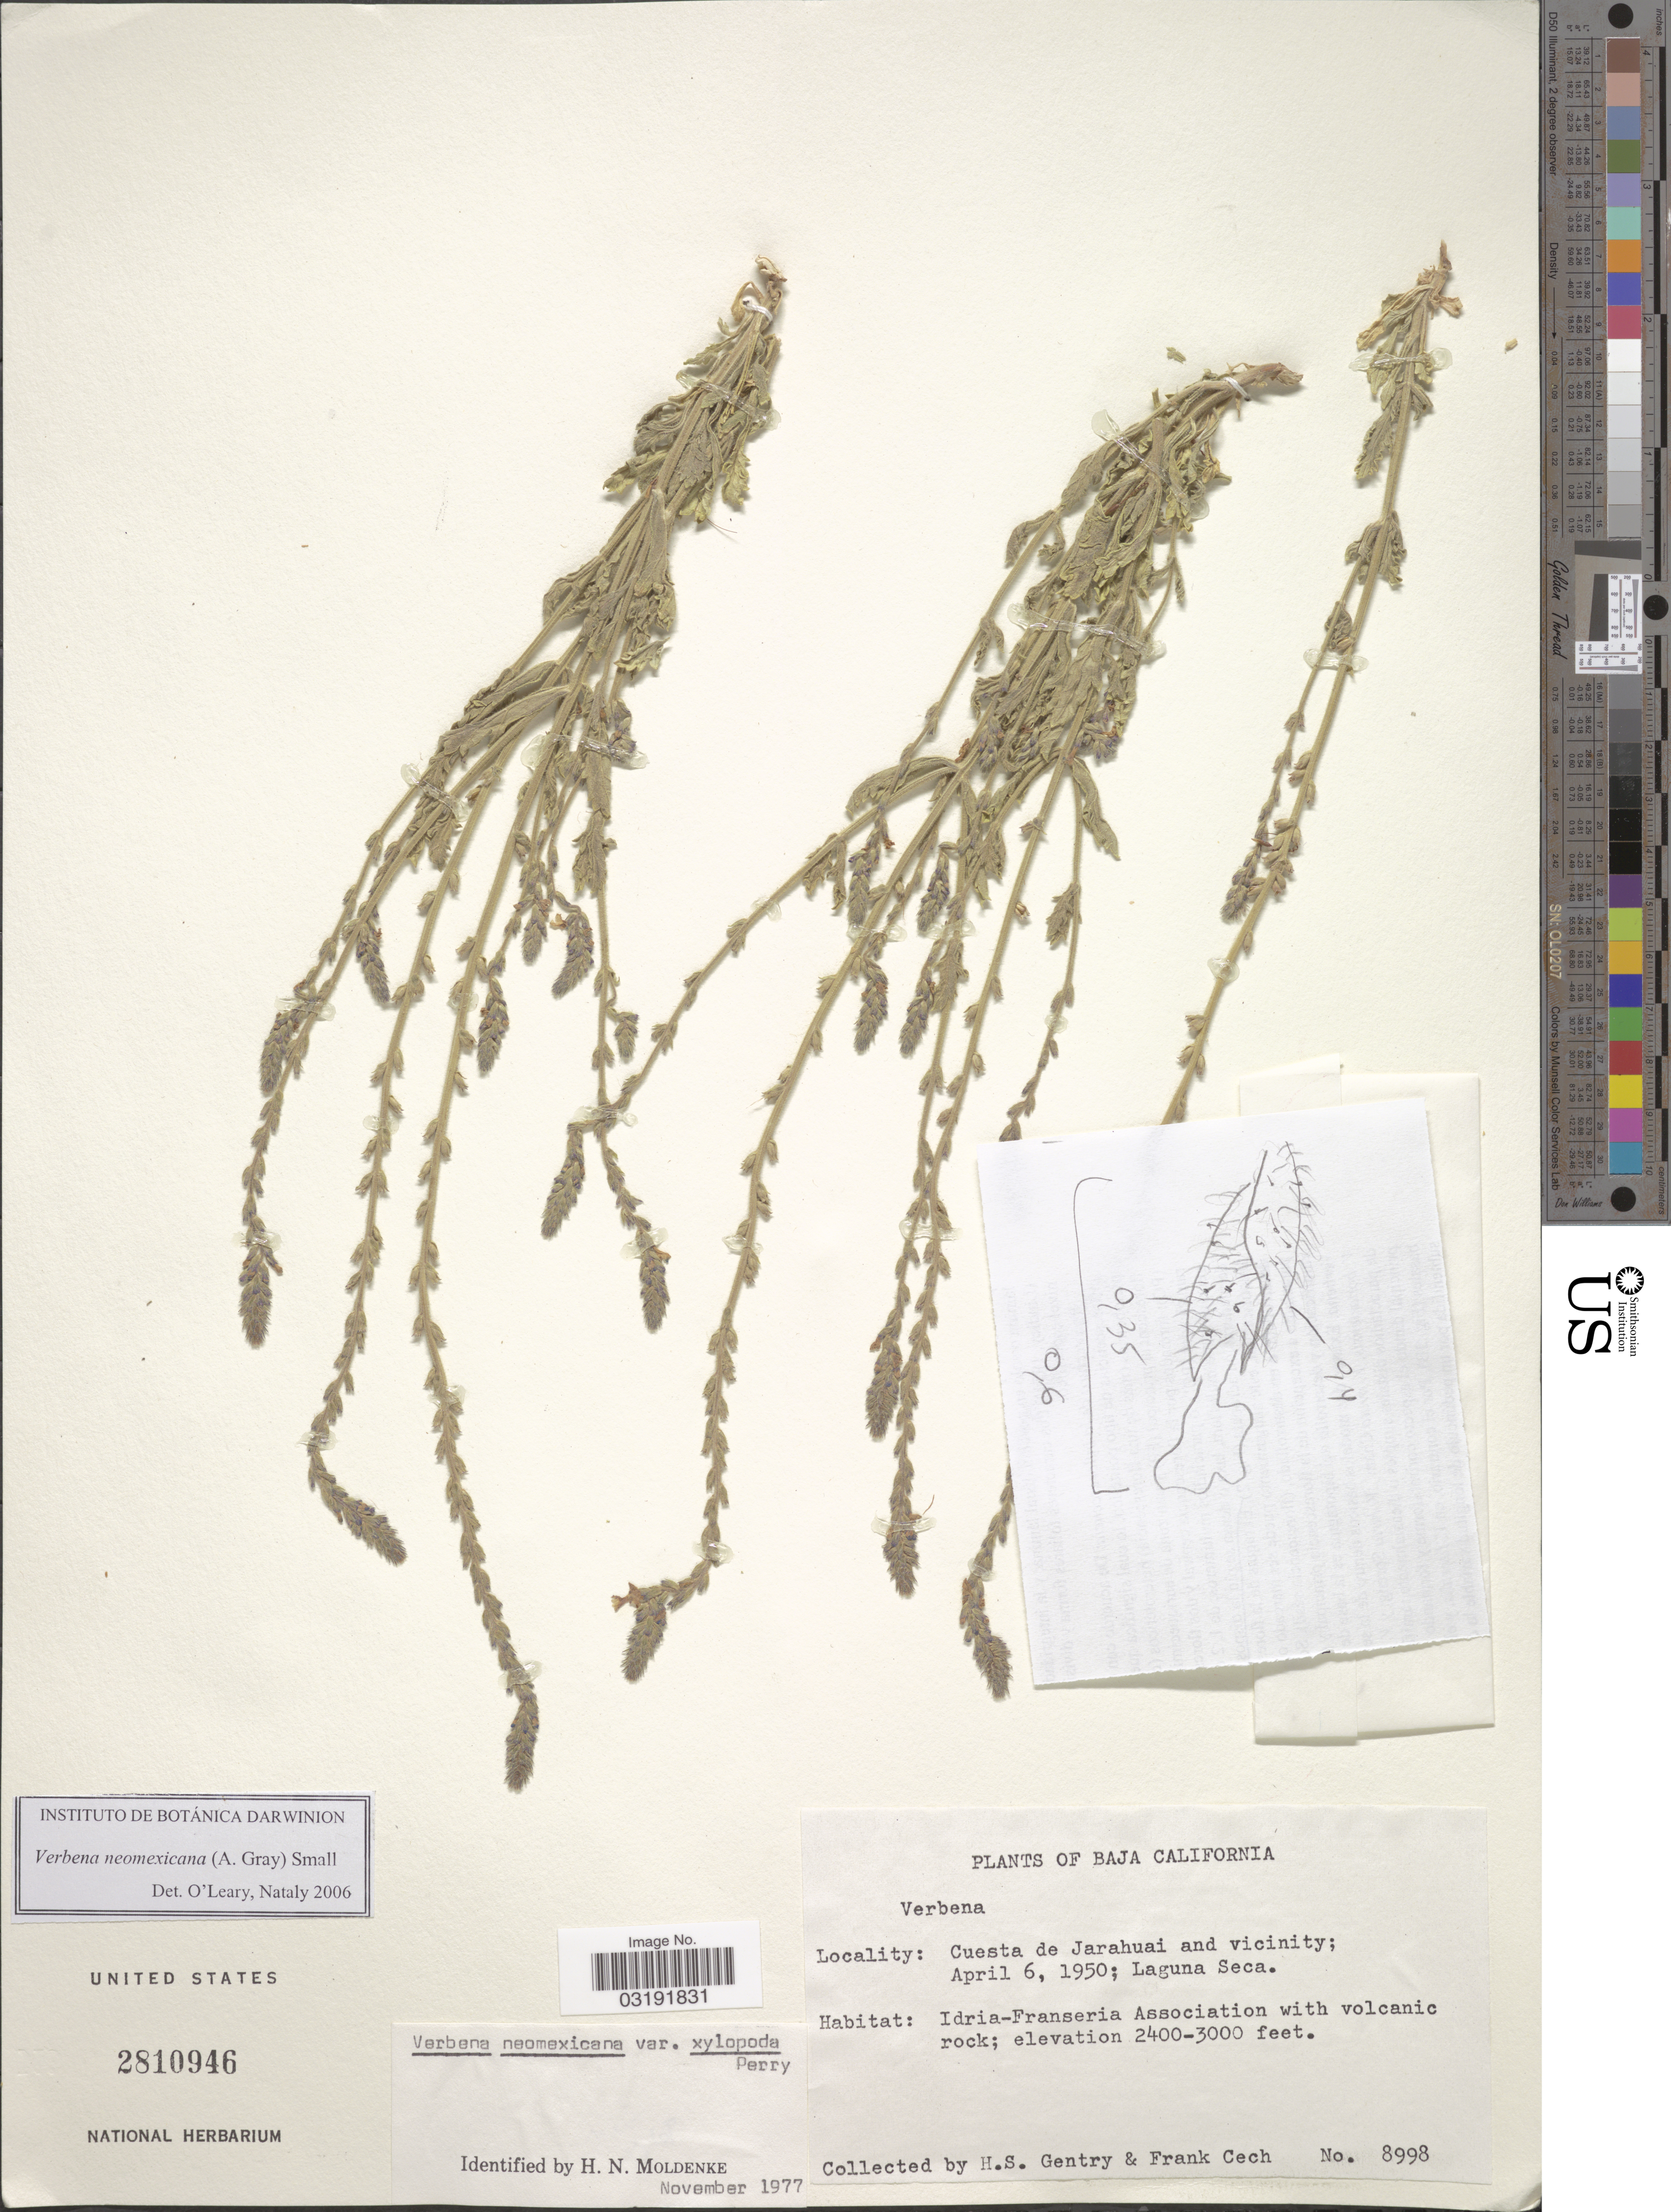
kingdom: Plantae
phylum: Tracheophyta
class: Magnoliopsida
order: Lamiales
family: Verbenaceae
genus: Verbena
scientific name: Verbena neomexicana var. hirtella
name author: L.M. Perry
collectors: H. S. Gentry & F. Cech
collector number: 8998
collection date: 1950-04-06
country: Mexico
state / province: Baja California Norte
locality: Cuesta de Jarahuai and vicinity. Laguna Seca.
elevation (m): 732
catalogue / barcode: US 2810946